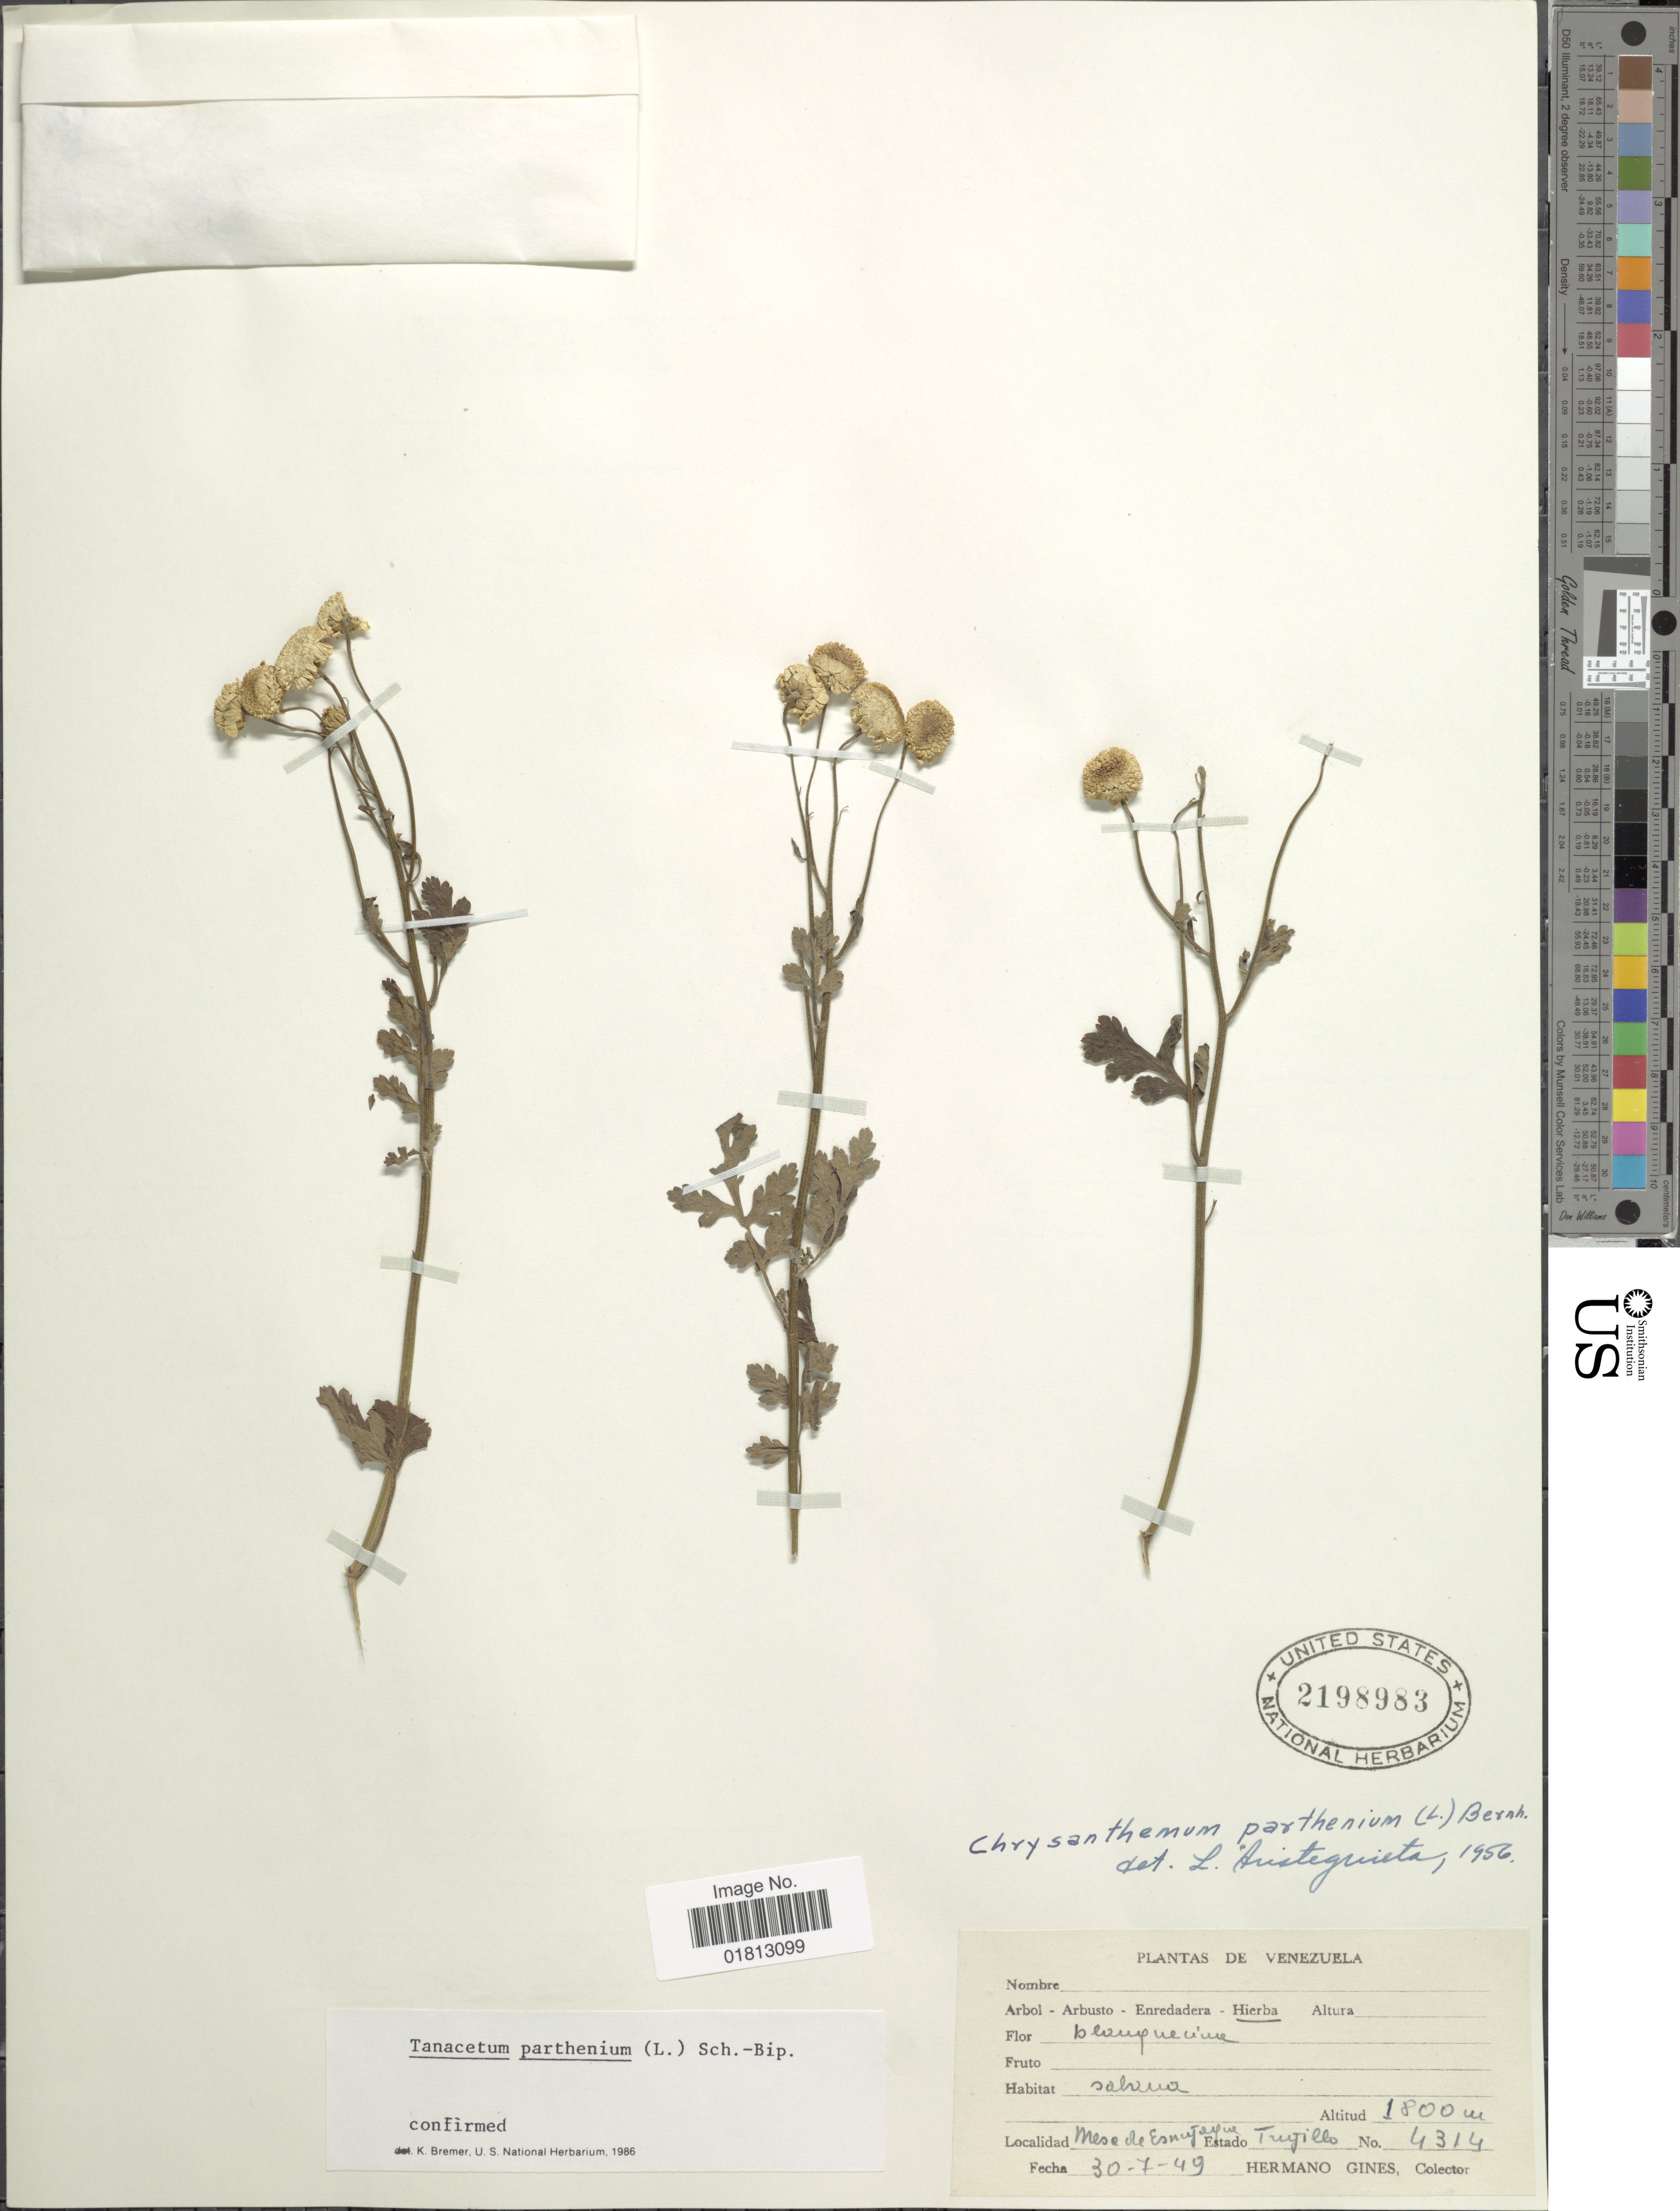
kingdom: Plantae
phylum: Tracheophyta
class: Magnoliopsida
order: Asterales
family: Asteraceae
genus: Tanacetum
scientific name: Tanacetum parthenium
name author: (L.) Sch. Bip.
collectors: Bro. Gines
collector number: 4314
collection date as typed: Transcribed d/m/y: 30/7/49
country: Venezuela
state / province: Trujillo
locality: Mesa de Esnujaque, Estado Trujillo [State of Trujillo]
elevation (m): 1800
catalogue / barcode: US 2198983